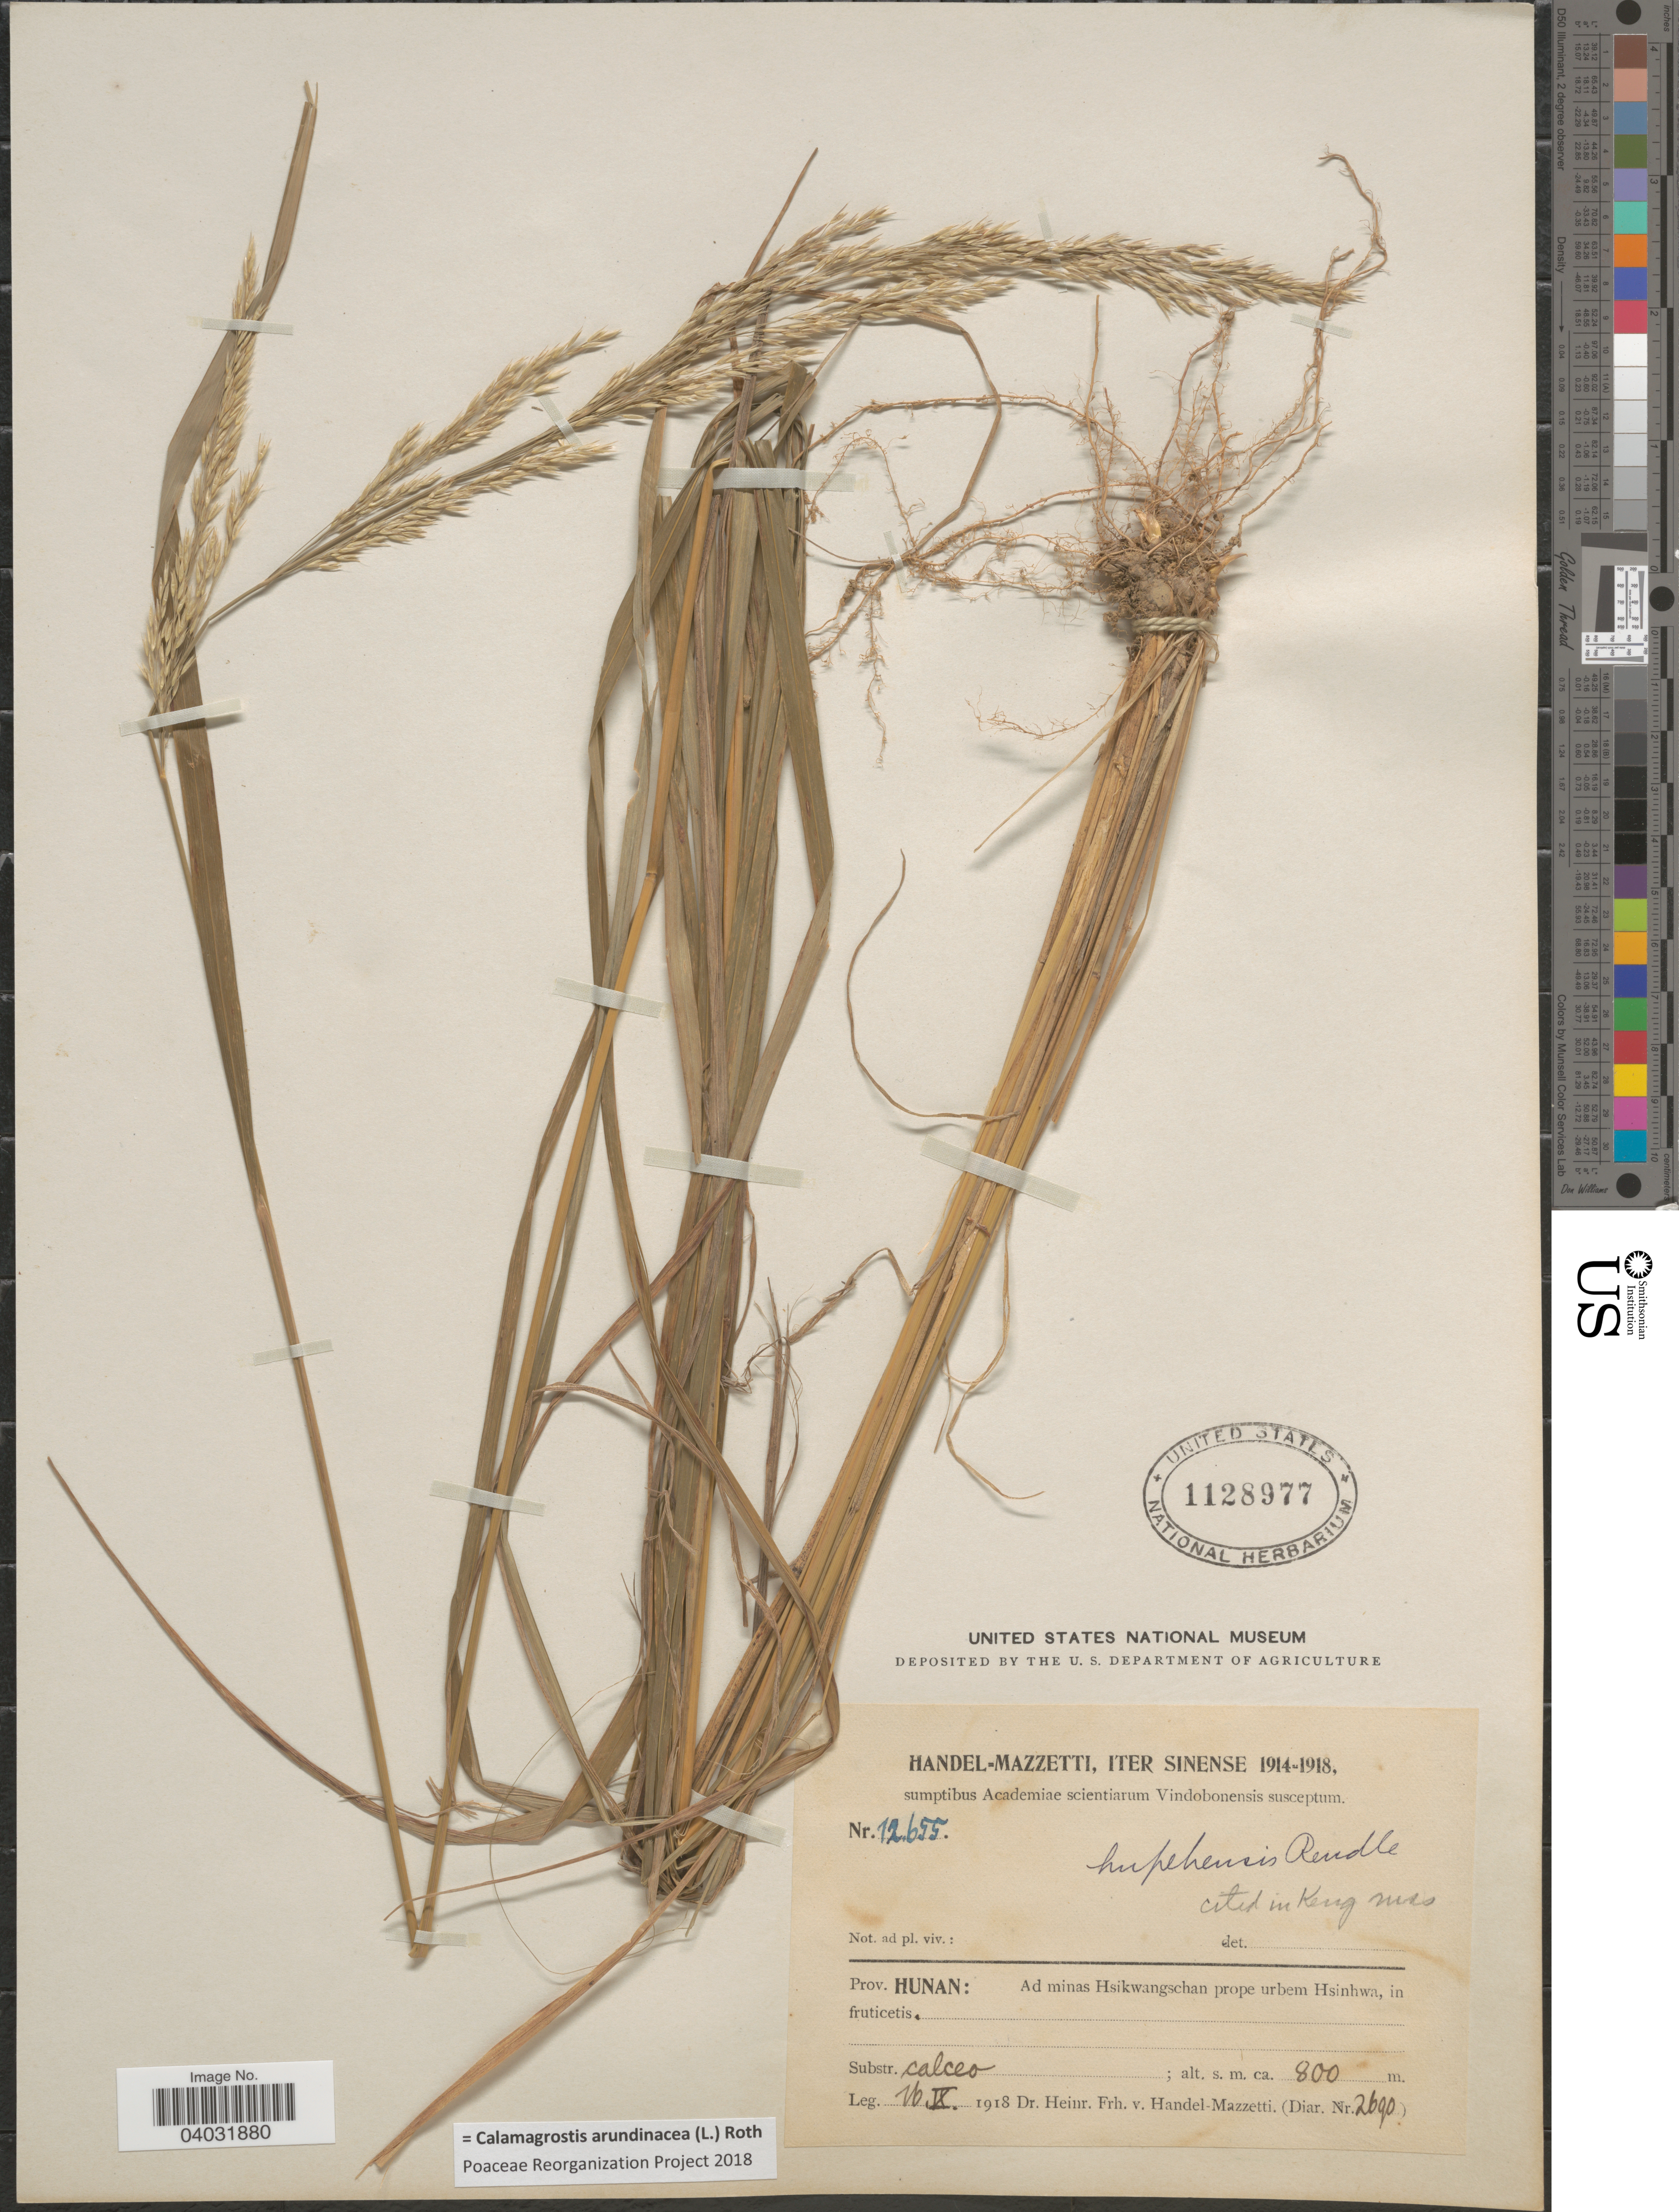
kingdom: Plantae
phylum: Tracheophyta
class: Liliopsida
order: Poales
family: Poaceae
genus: Calamagrostis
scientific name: Calamagrostis arundinacea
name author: (L.) Roth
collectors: H. Handel-Mazzetti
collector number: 12655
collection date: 1918-09-16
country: China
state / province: Hunan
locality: Ad minas Hsilwangschan prope urbem Hsinhwa, in fruticetis. Substr. calceo.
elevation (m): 800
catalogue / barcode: US 1128977